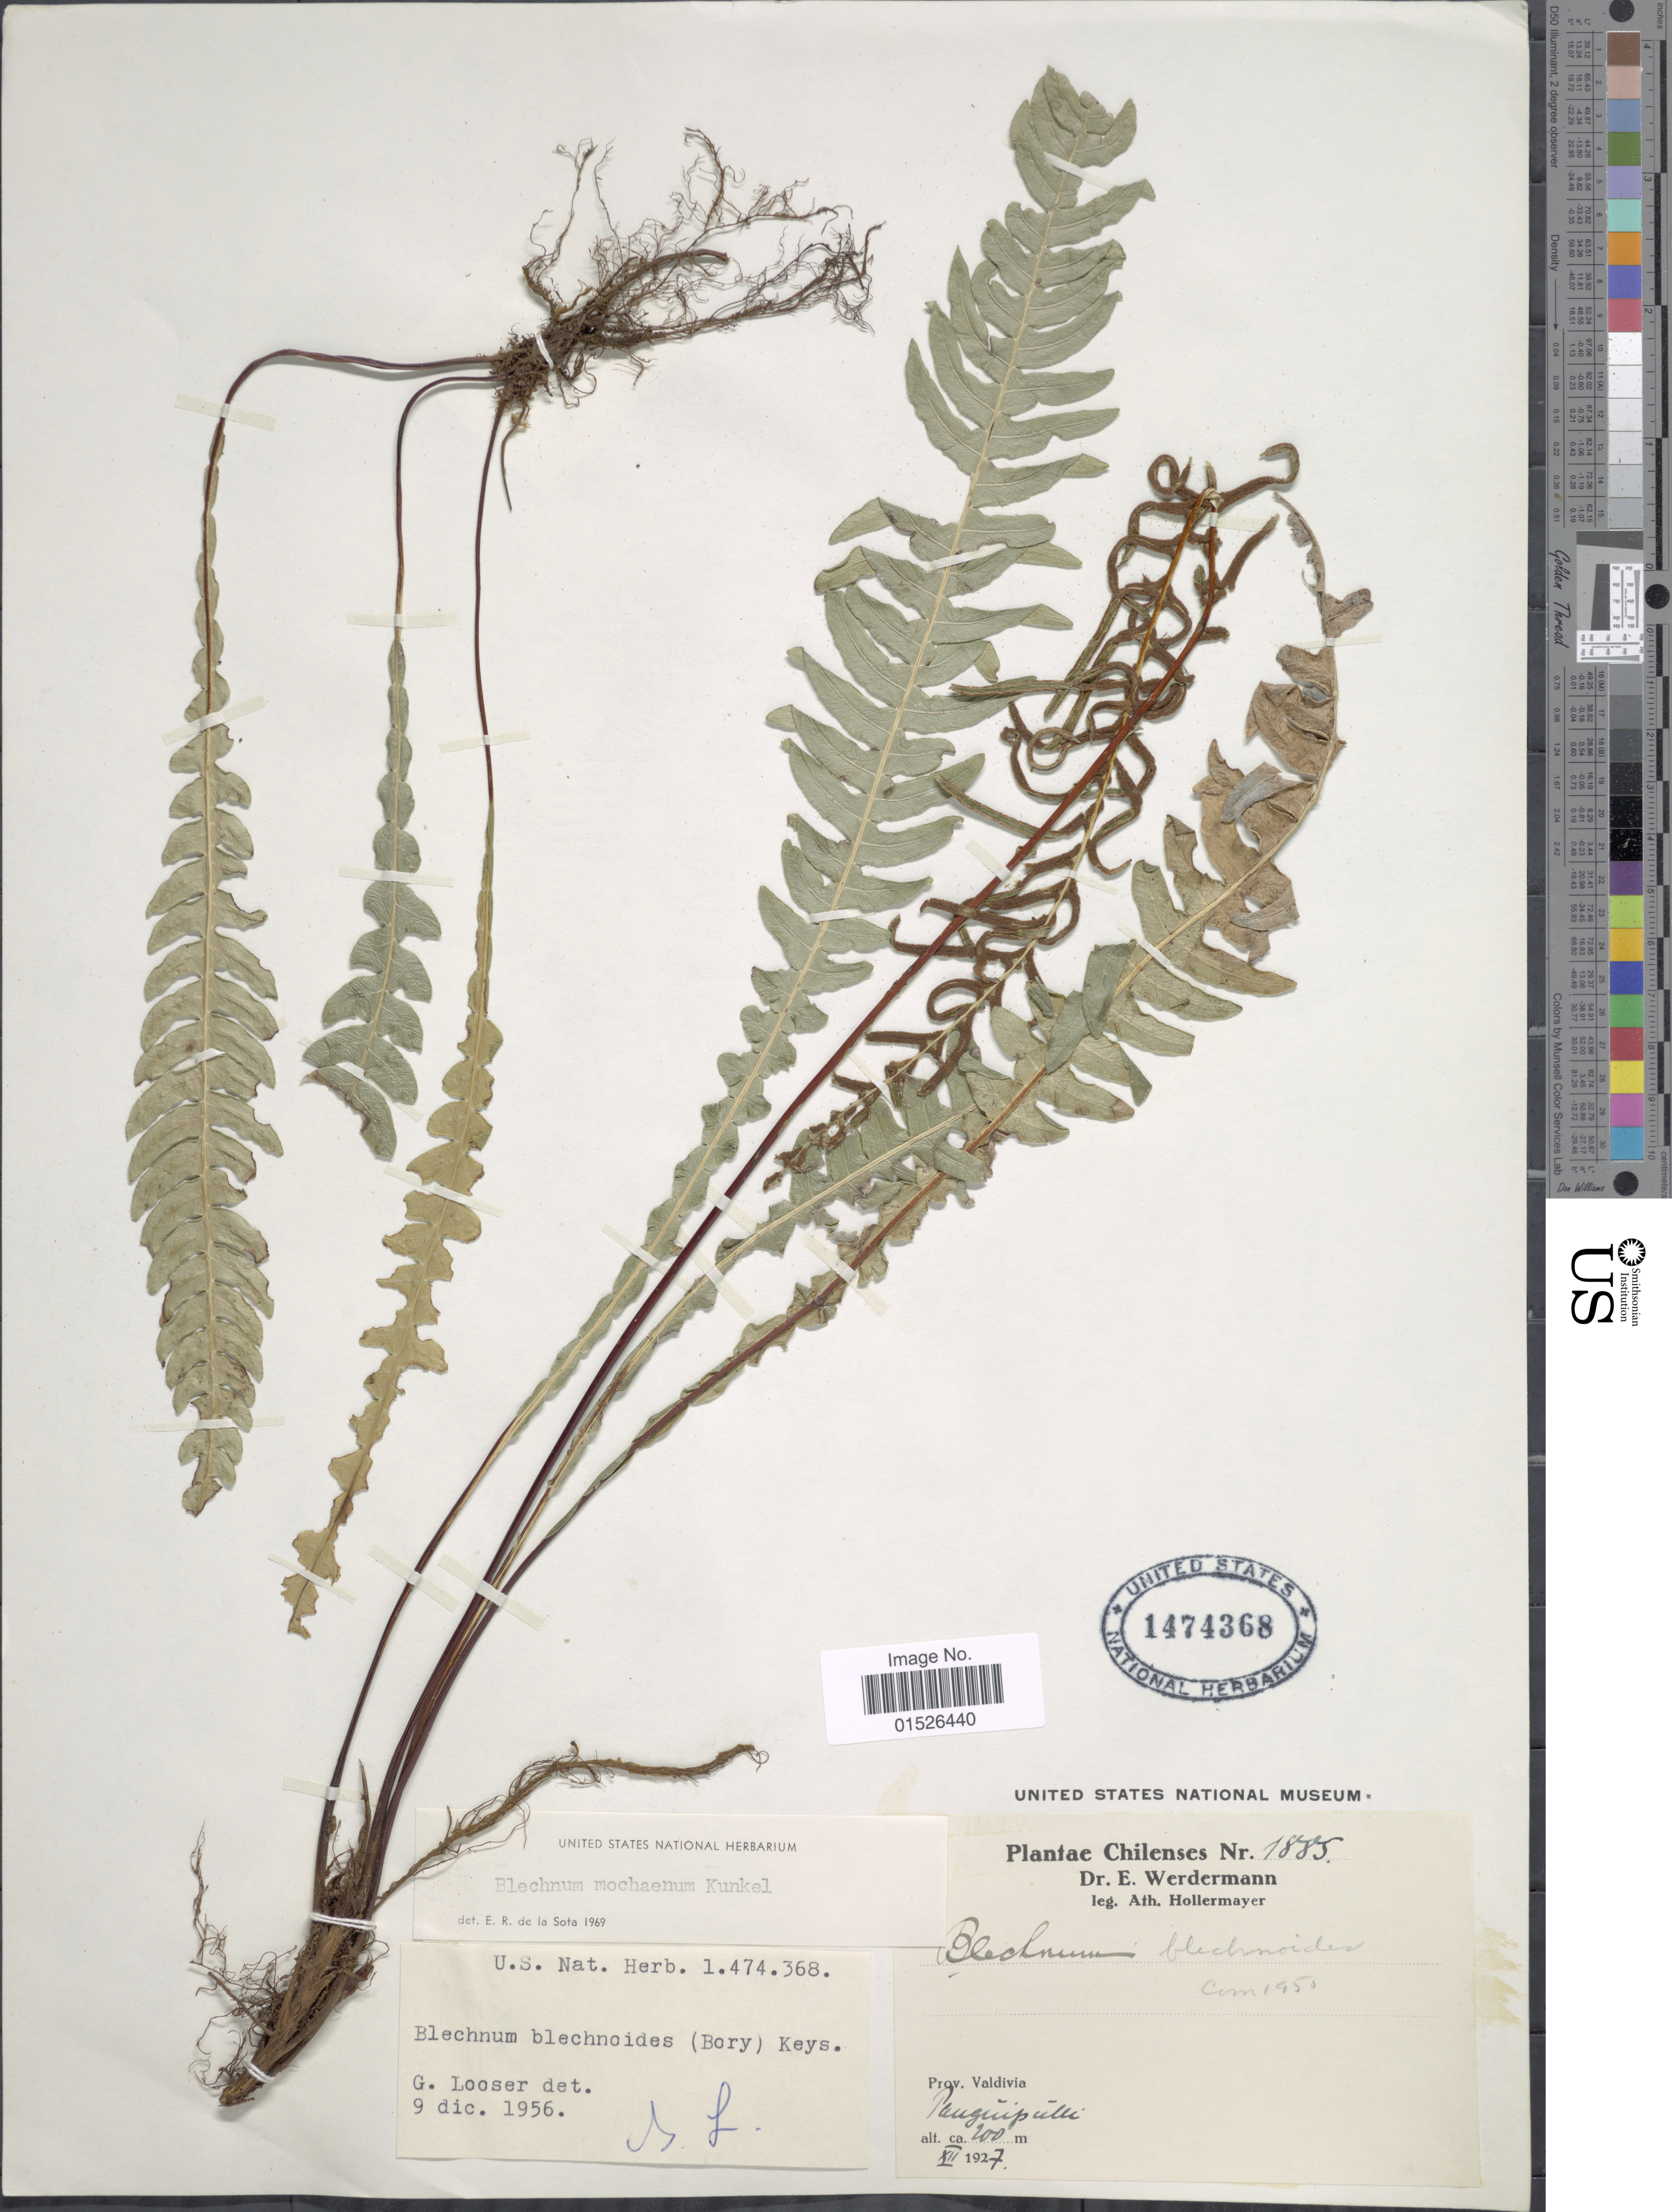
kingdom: Plantae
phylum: Tracheophyta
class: Polypodiopsida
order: Polypodiales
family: Blechnaceae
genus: Blechnum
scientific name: Blechnum mochaenum var. mochaenum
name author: G. Kunkel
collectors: A. Hollermayer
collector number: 1885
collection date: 1927-12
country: Chile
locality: Chilenses. Prov. Valdivia. Panguipulli.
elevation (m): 200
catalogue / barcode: US 1474368